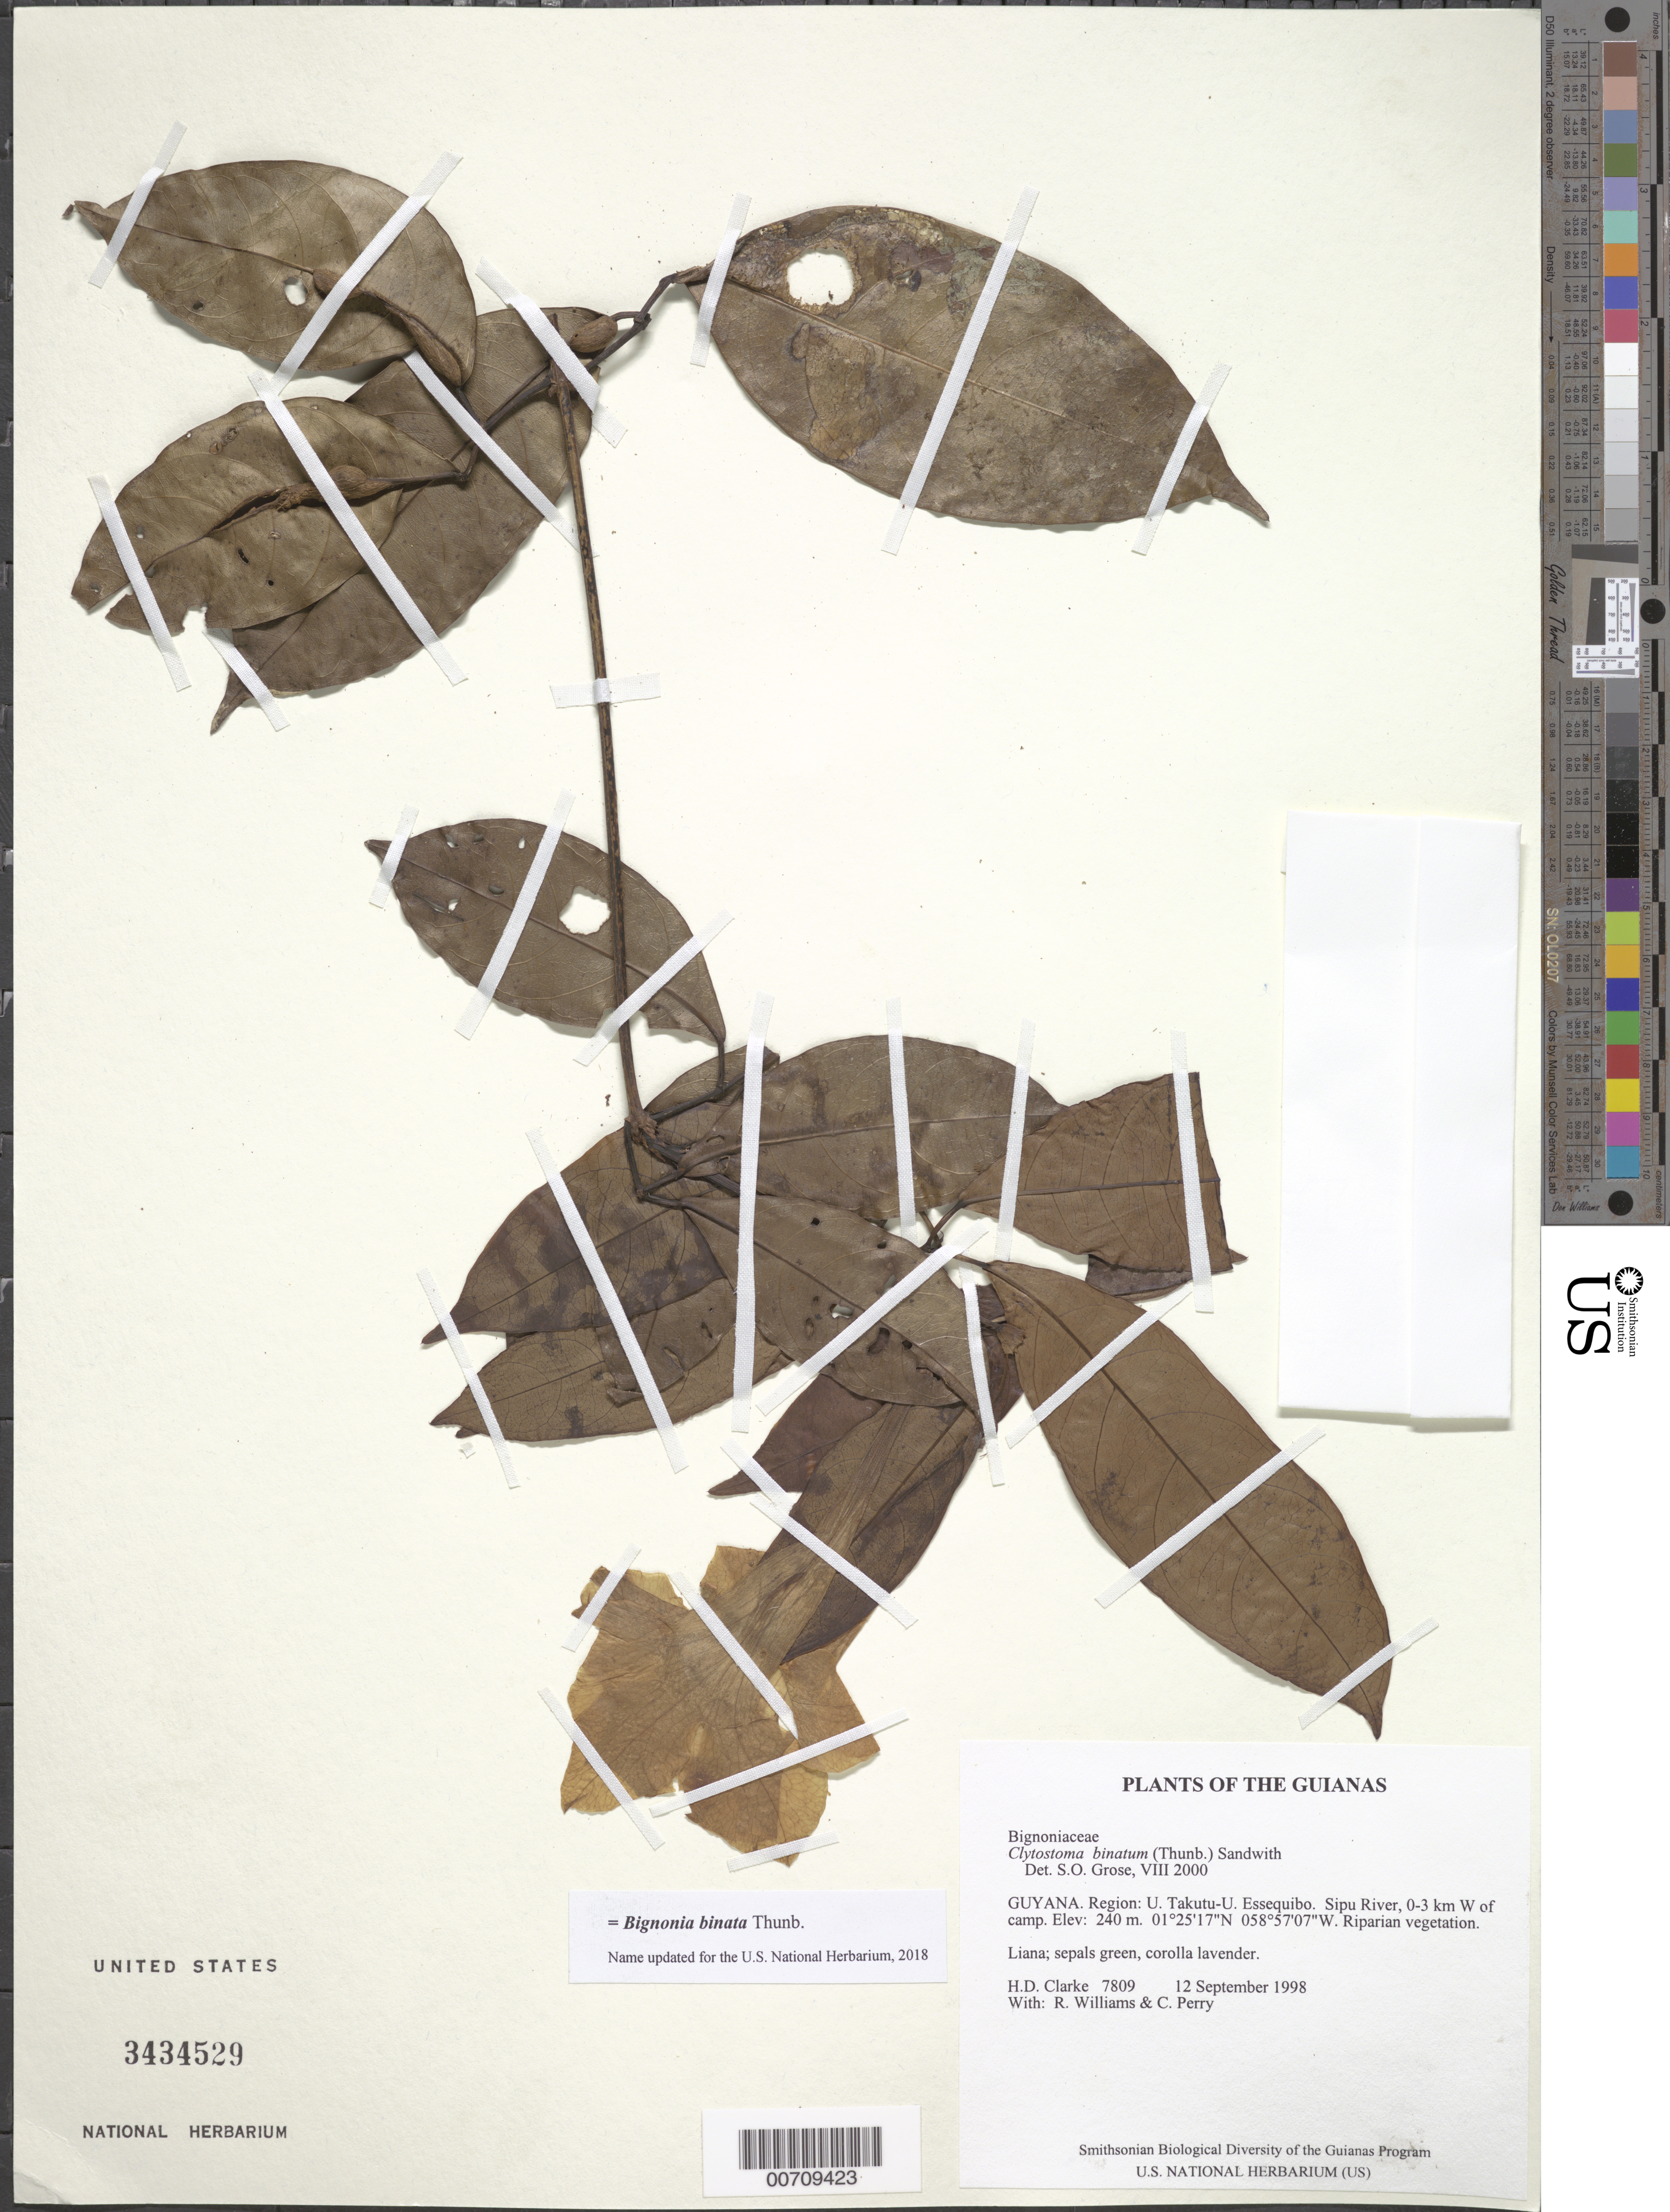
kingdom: Plantae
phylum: Tracheophyta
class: Magnoliopsida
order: Lamiales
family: Bignoniaceae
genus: Bignonia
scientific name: Bignonia binata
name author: Thunb.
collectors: H. D. Clarke, R. Williams & C. Perry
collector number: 7809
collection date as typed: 12 September 1998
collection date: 1998-09-12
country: Guyana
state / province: U. Takutu-U. Essequibo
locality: Sipu River, 0-3 km W of camp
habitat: Riparian vegetation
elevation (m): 240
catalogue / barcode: US 3434529